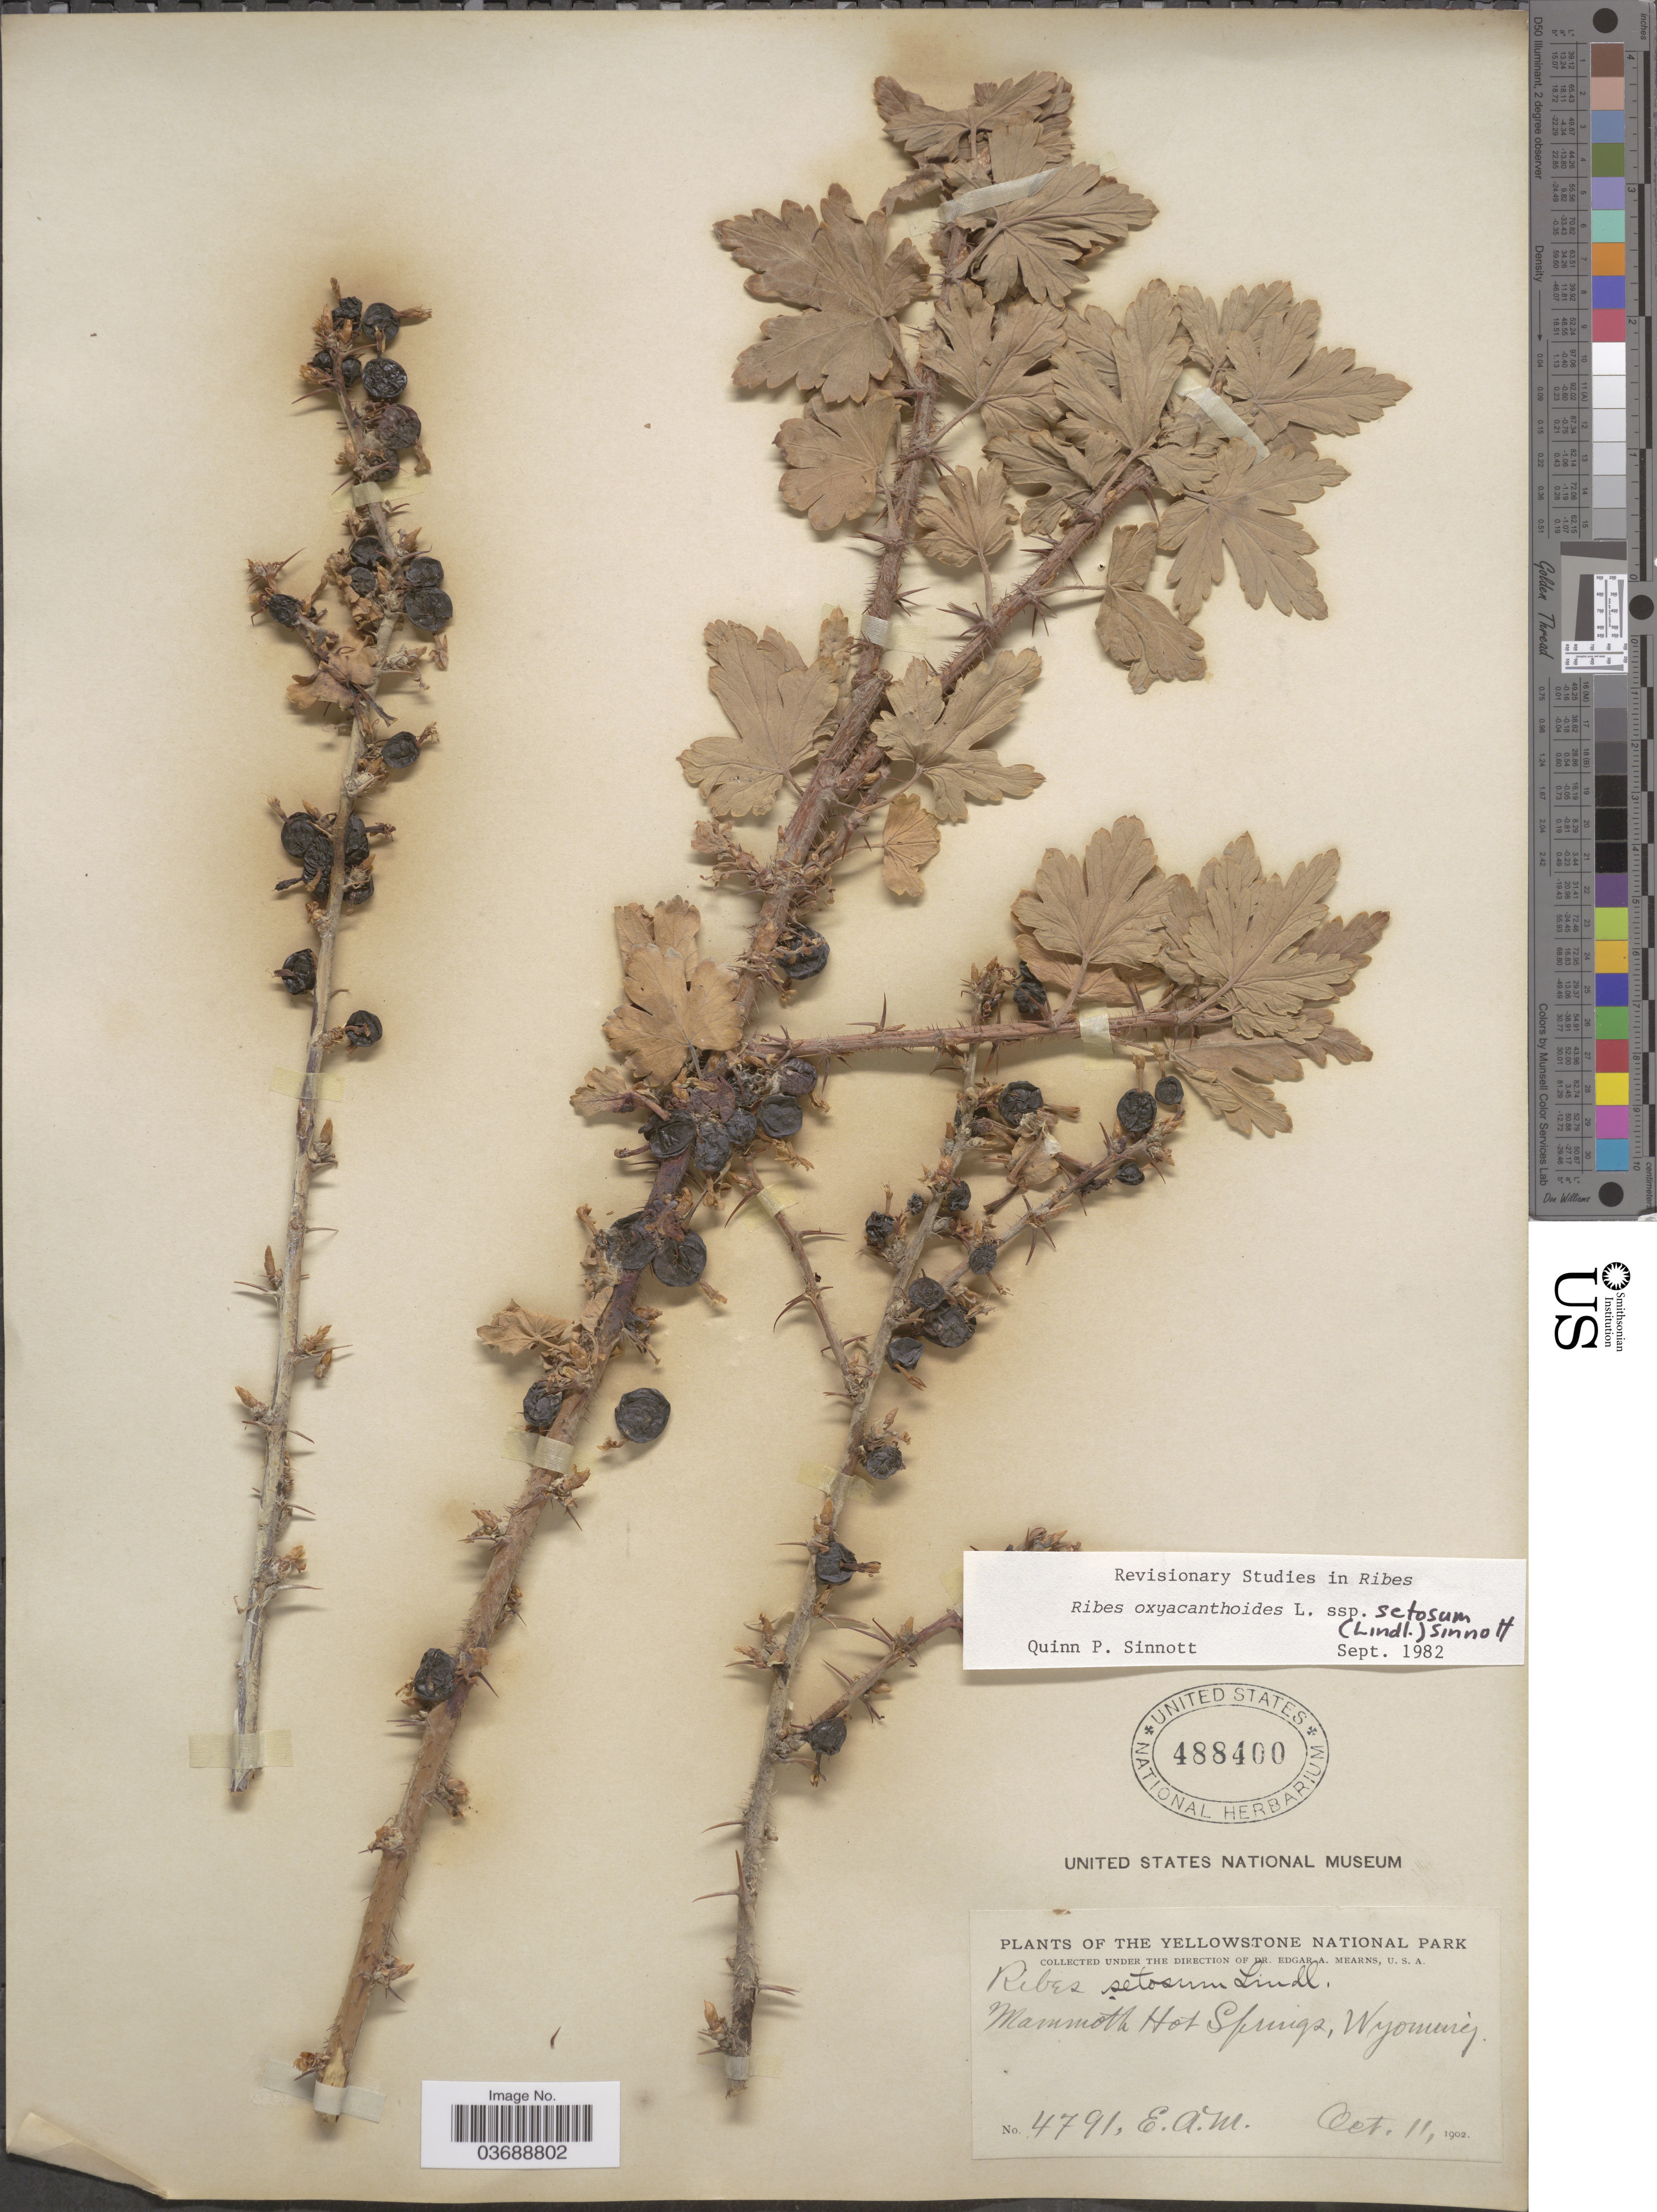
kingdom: Plantae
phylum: Tracheophyta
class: Magnoliopsida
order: Saxifragales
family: Grossulariaceae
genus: Ribes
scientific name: Ribes oxyacanthoides subsp. setosum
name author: (Lindl.) Q.P. Sinnott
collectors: E. A. Mearns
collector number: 4791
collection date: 1902-10-11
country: United States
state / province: Wyoming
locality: The Yellowstone National Park. Mammoth Hot Springs.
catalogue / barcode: US 488400